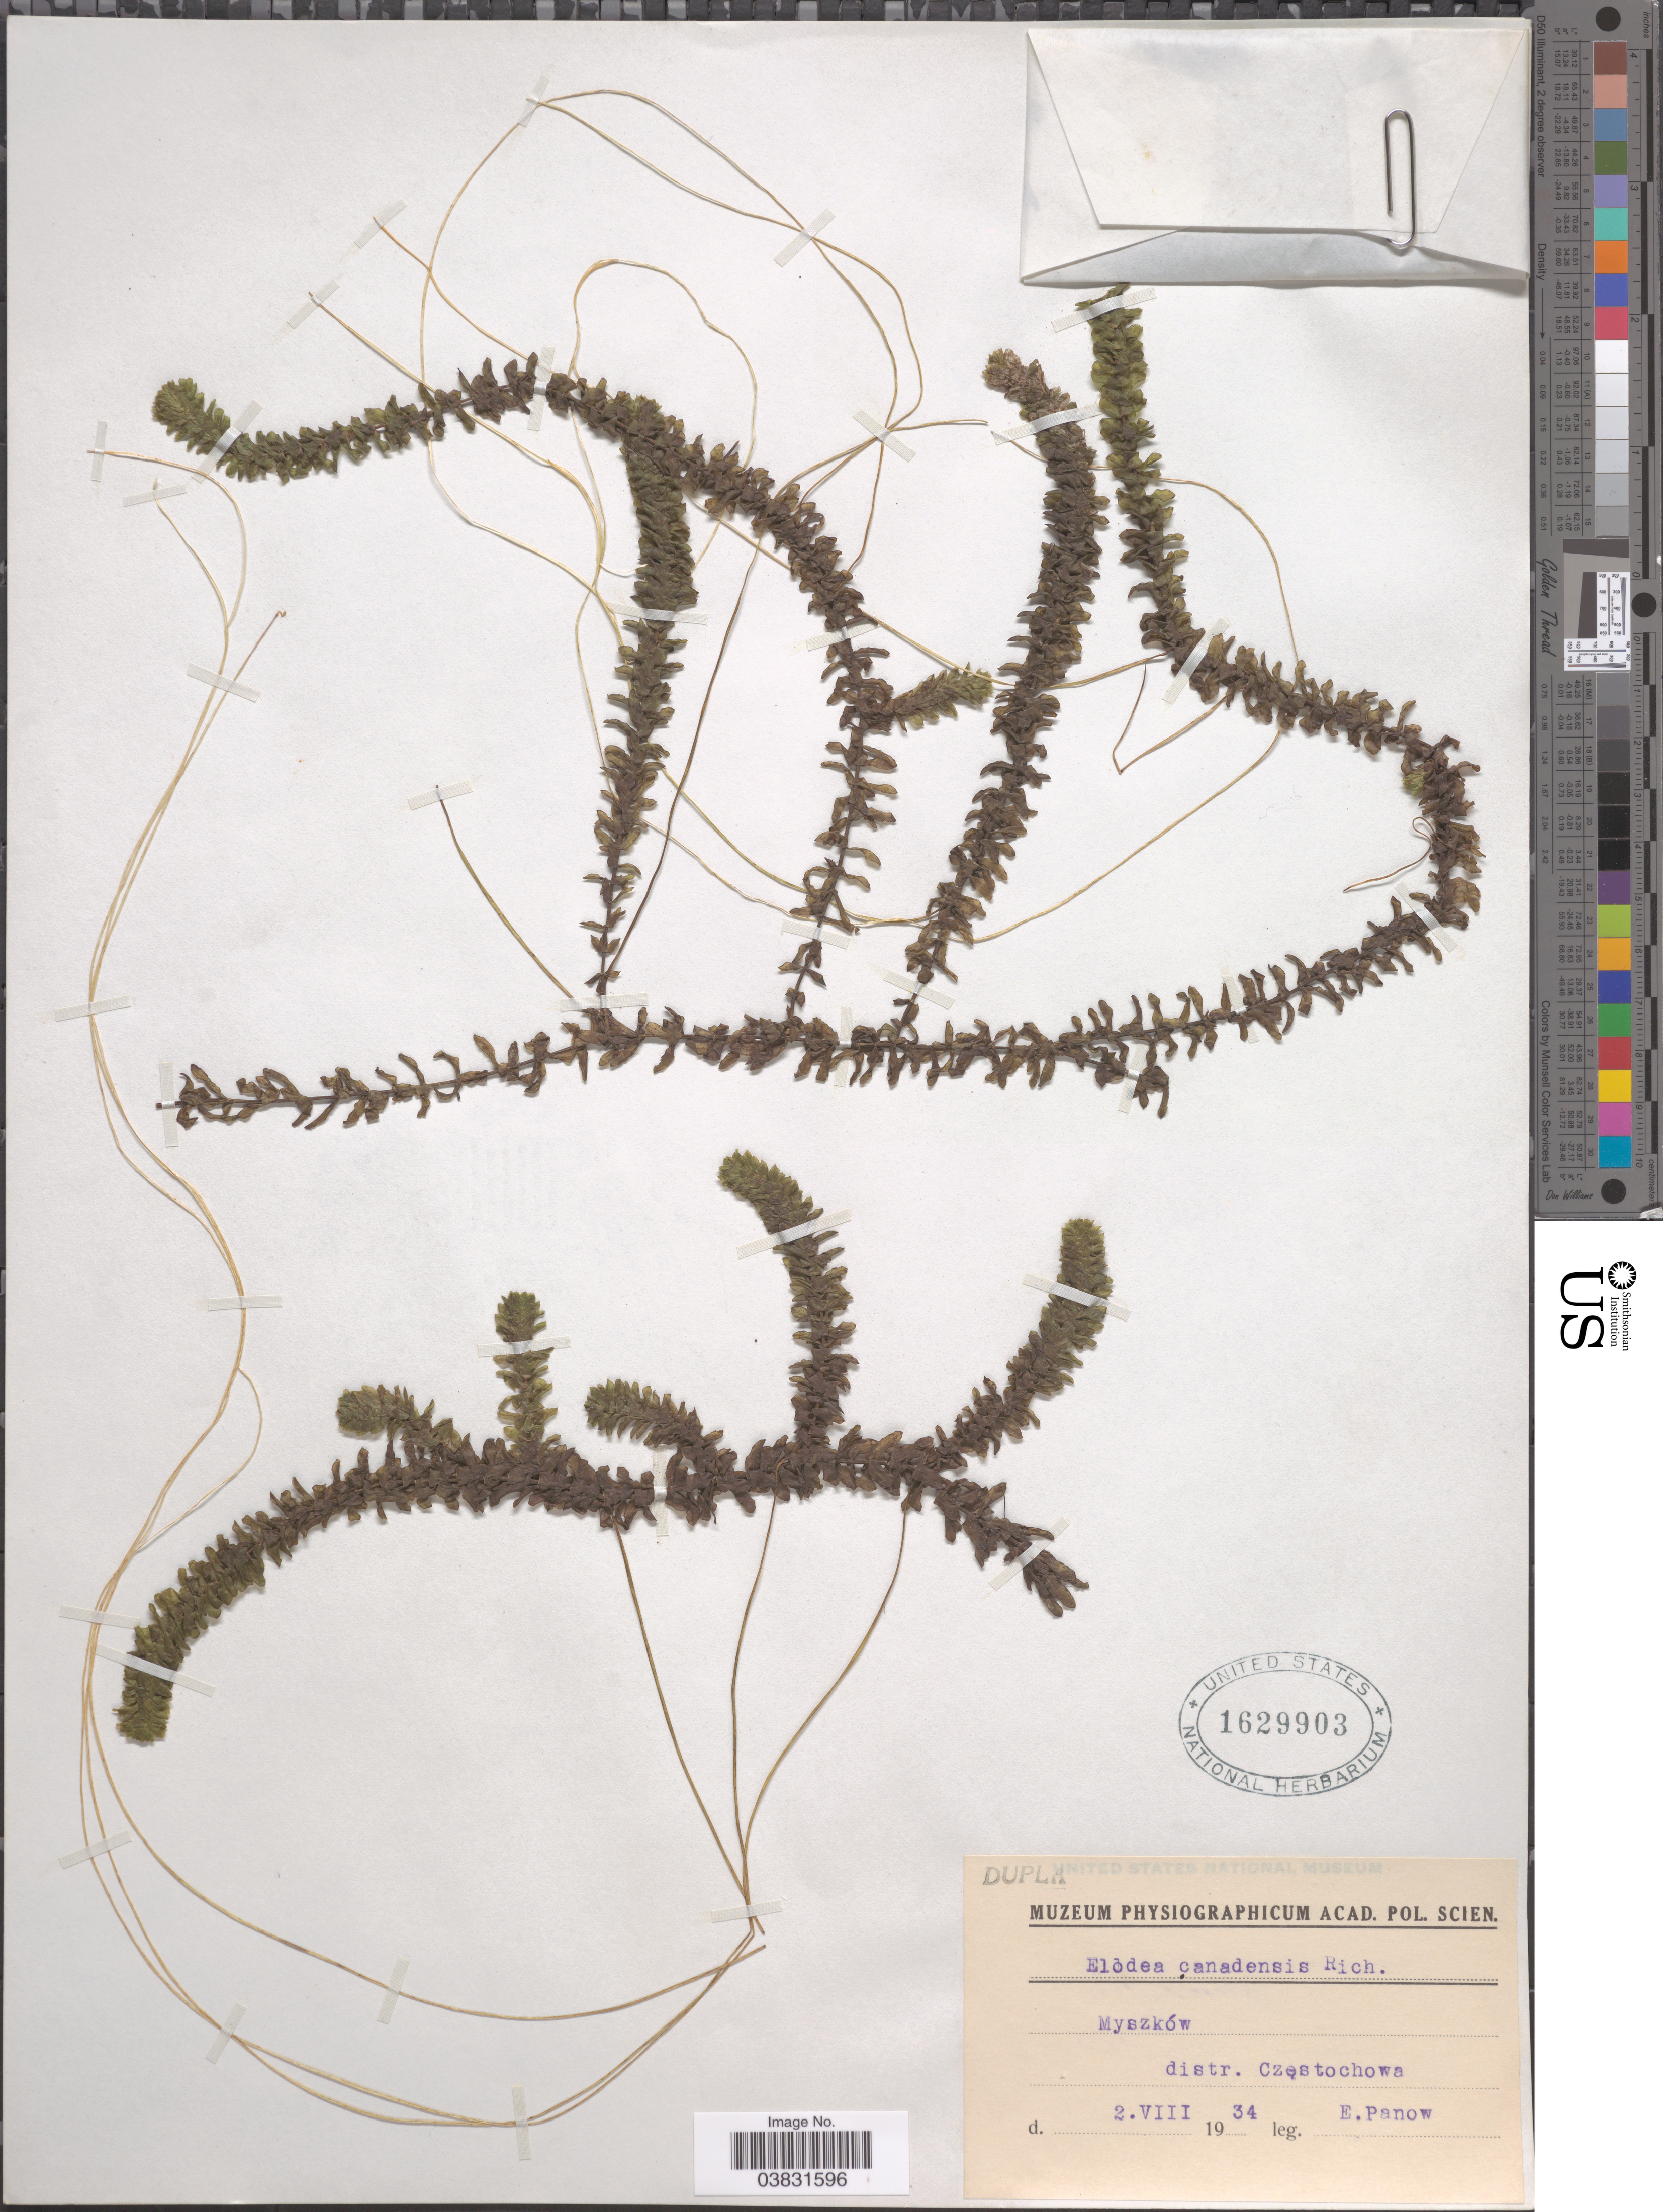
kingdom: Plantae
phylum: Tracheophyta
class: Liliopsida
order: Alismatales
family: Hydrocharitaceae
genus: Elodea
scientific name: Elodea canadensis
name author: Michx.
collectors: E. Panow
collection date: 1934-08-02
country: Russian Federation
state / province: Moscow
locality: Myszków. Distr. Czestochowa.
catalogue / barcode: US 1629903